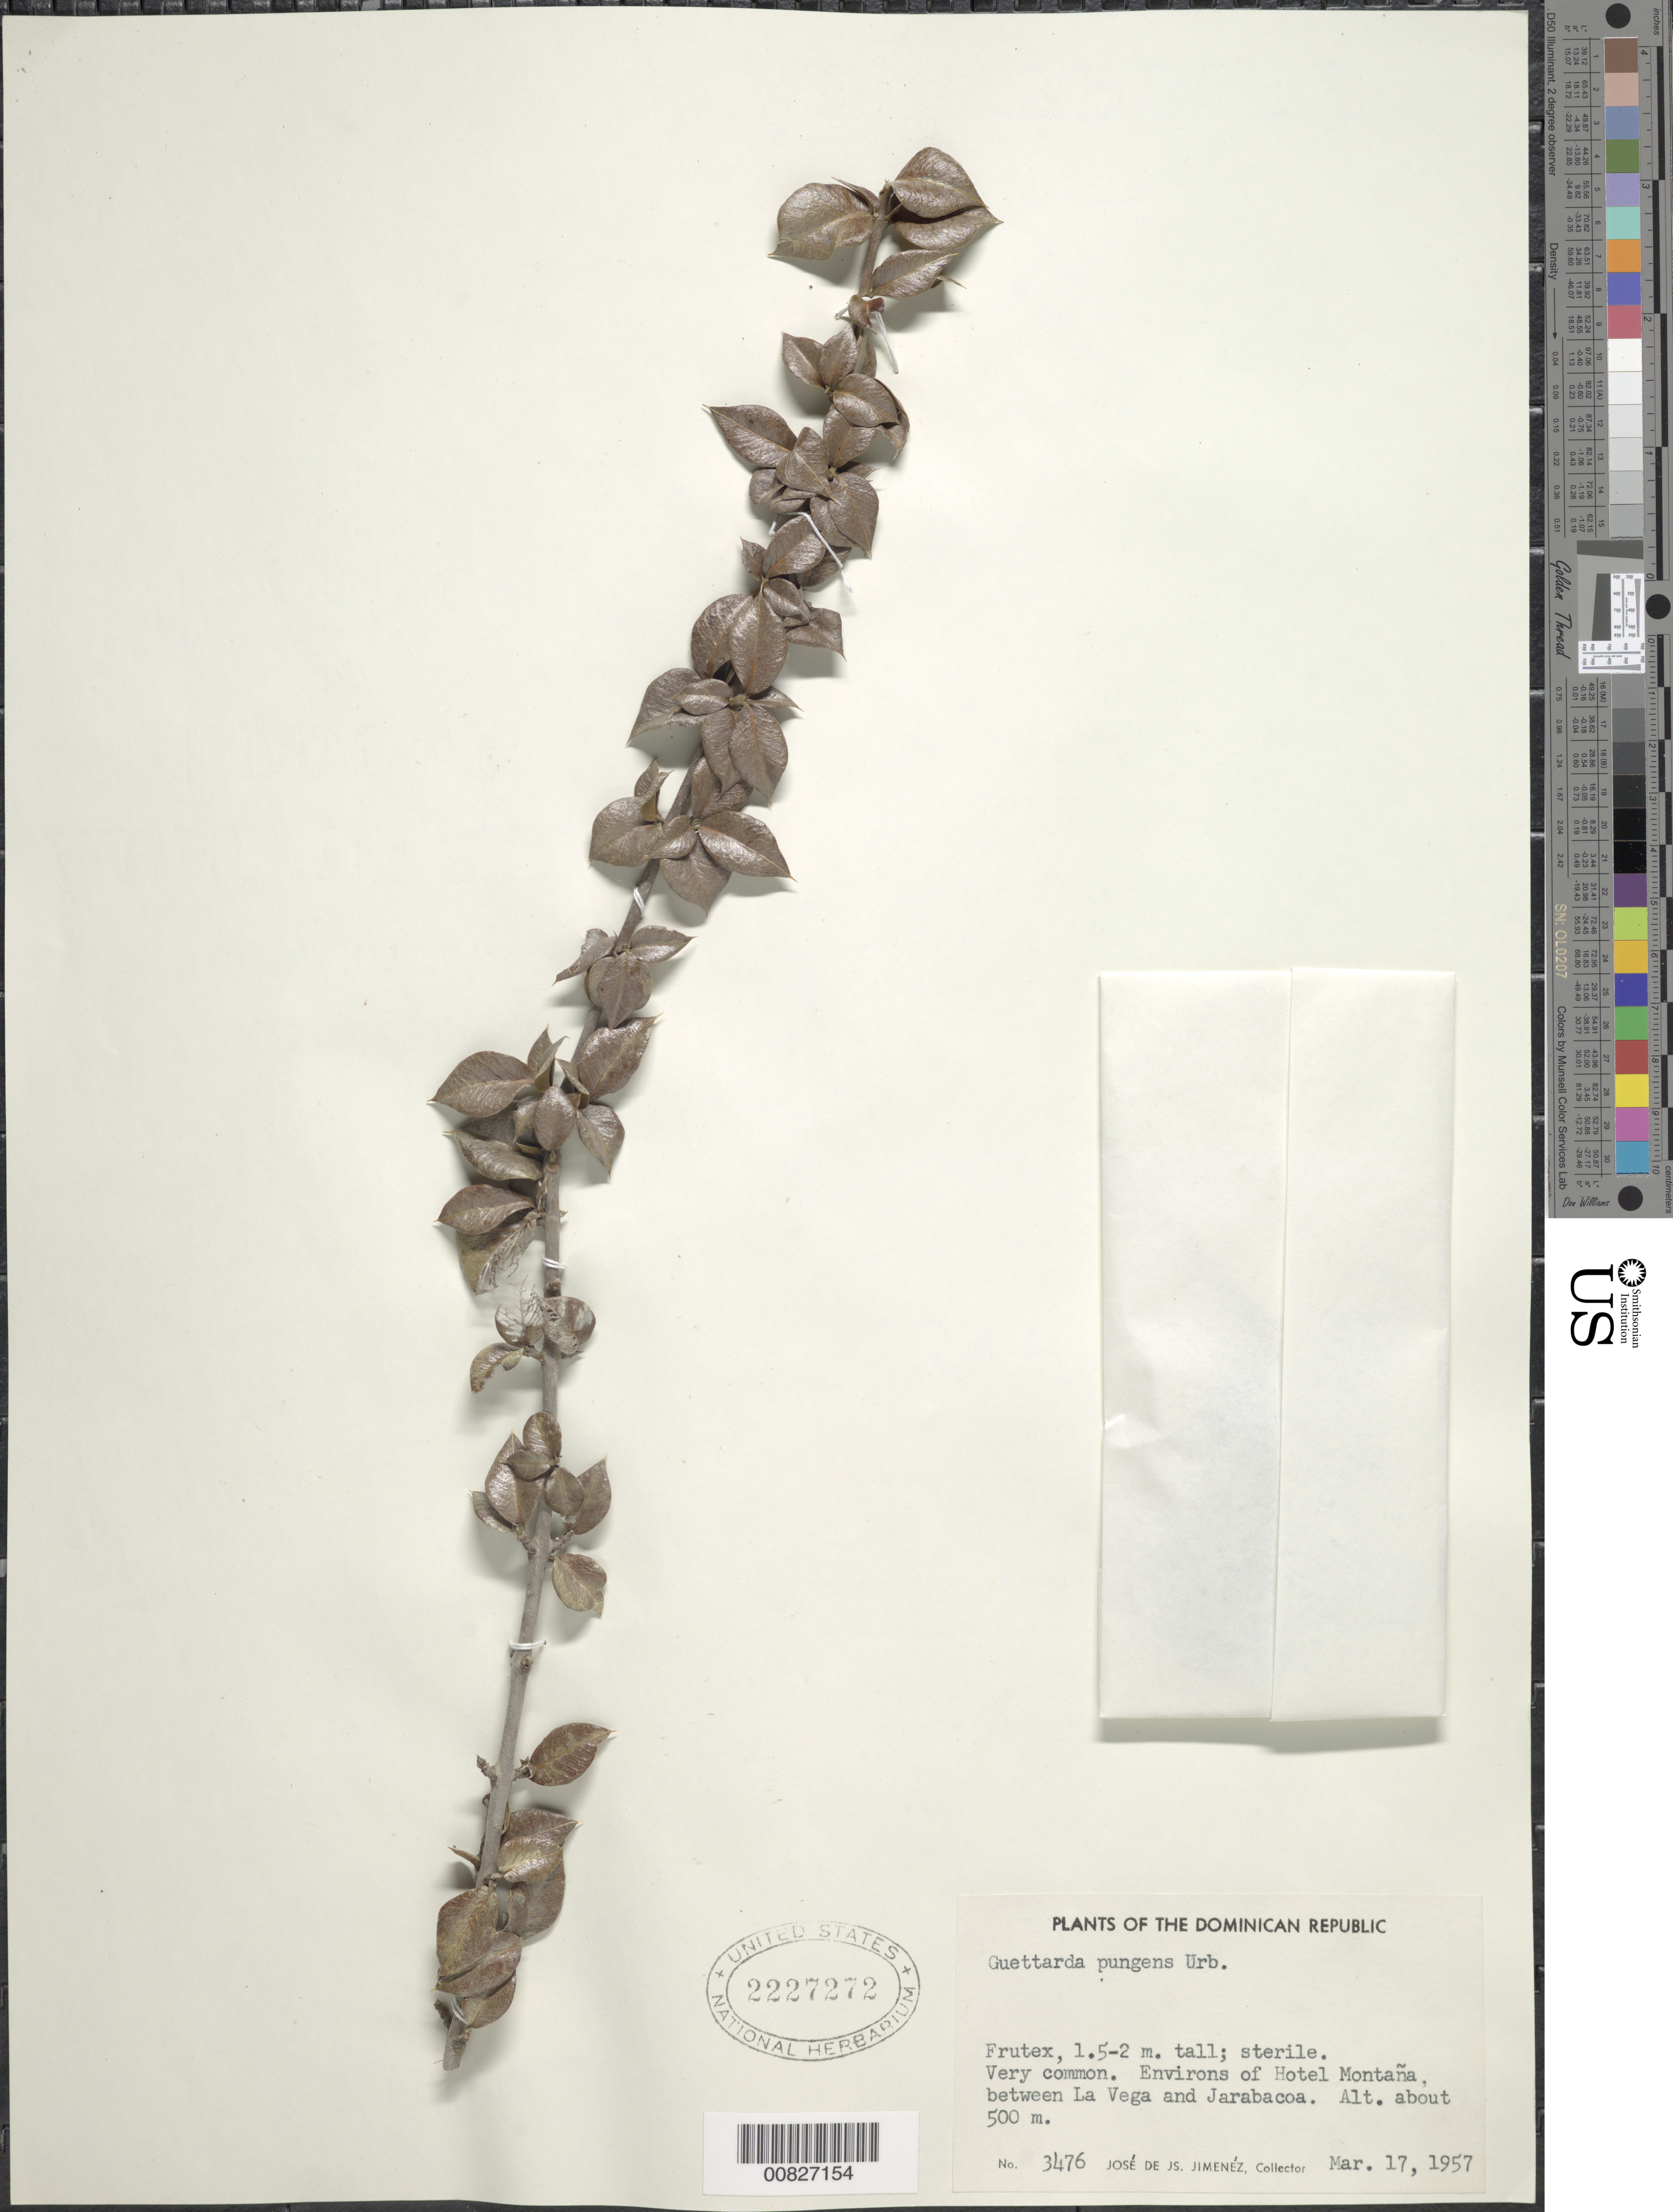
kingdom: Plantae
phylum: Tracheophyta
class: Magnoliopsida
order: Gentianales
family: Rubiaceae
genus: Guettarda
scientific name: Guettarda pungens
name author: Urb.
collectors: J. J. Jiménez Almonte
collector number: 3476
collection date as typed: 17 Mar 1957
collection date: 1957-03-17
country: Dominican Republic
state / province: La Vega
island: Hispaniola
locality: Environs of Hotel Montaña, between La Vega and Jarabacoa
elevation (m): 500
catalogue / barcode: US 2227272